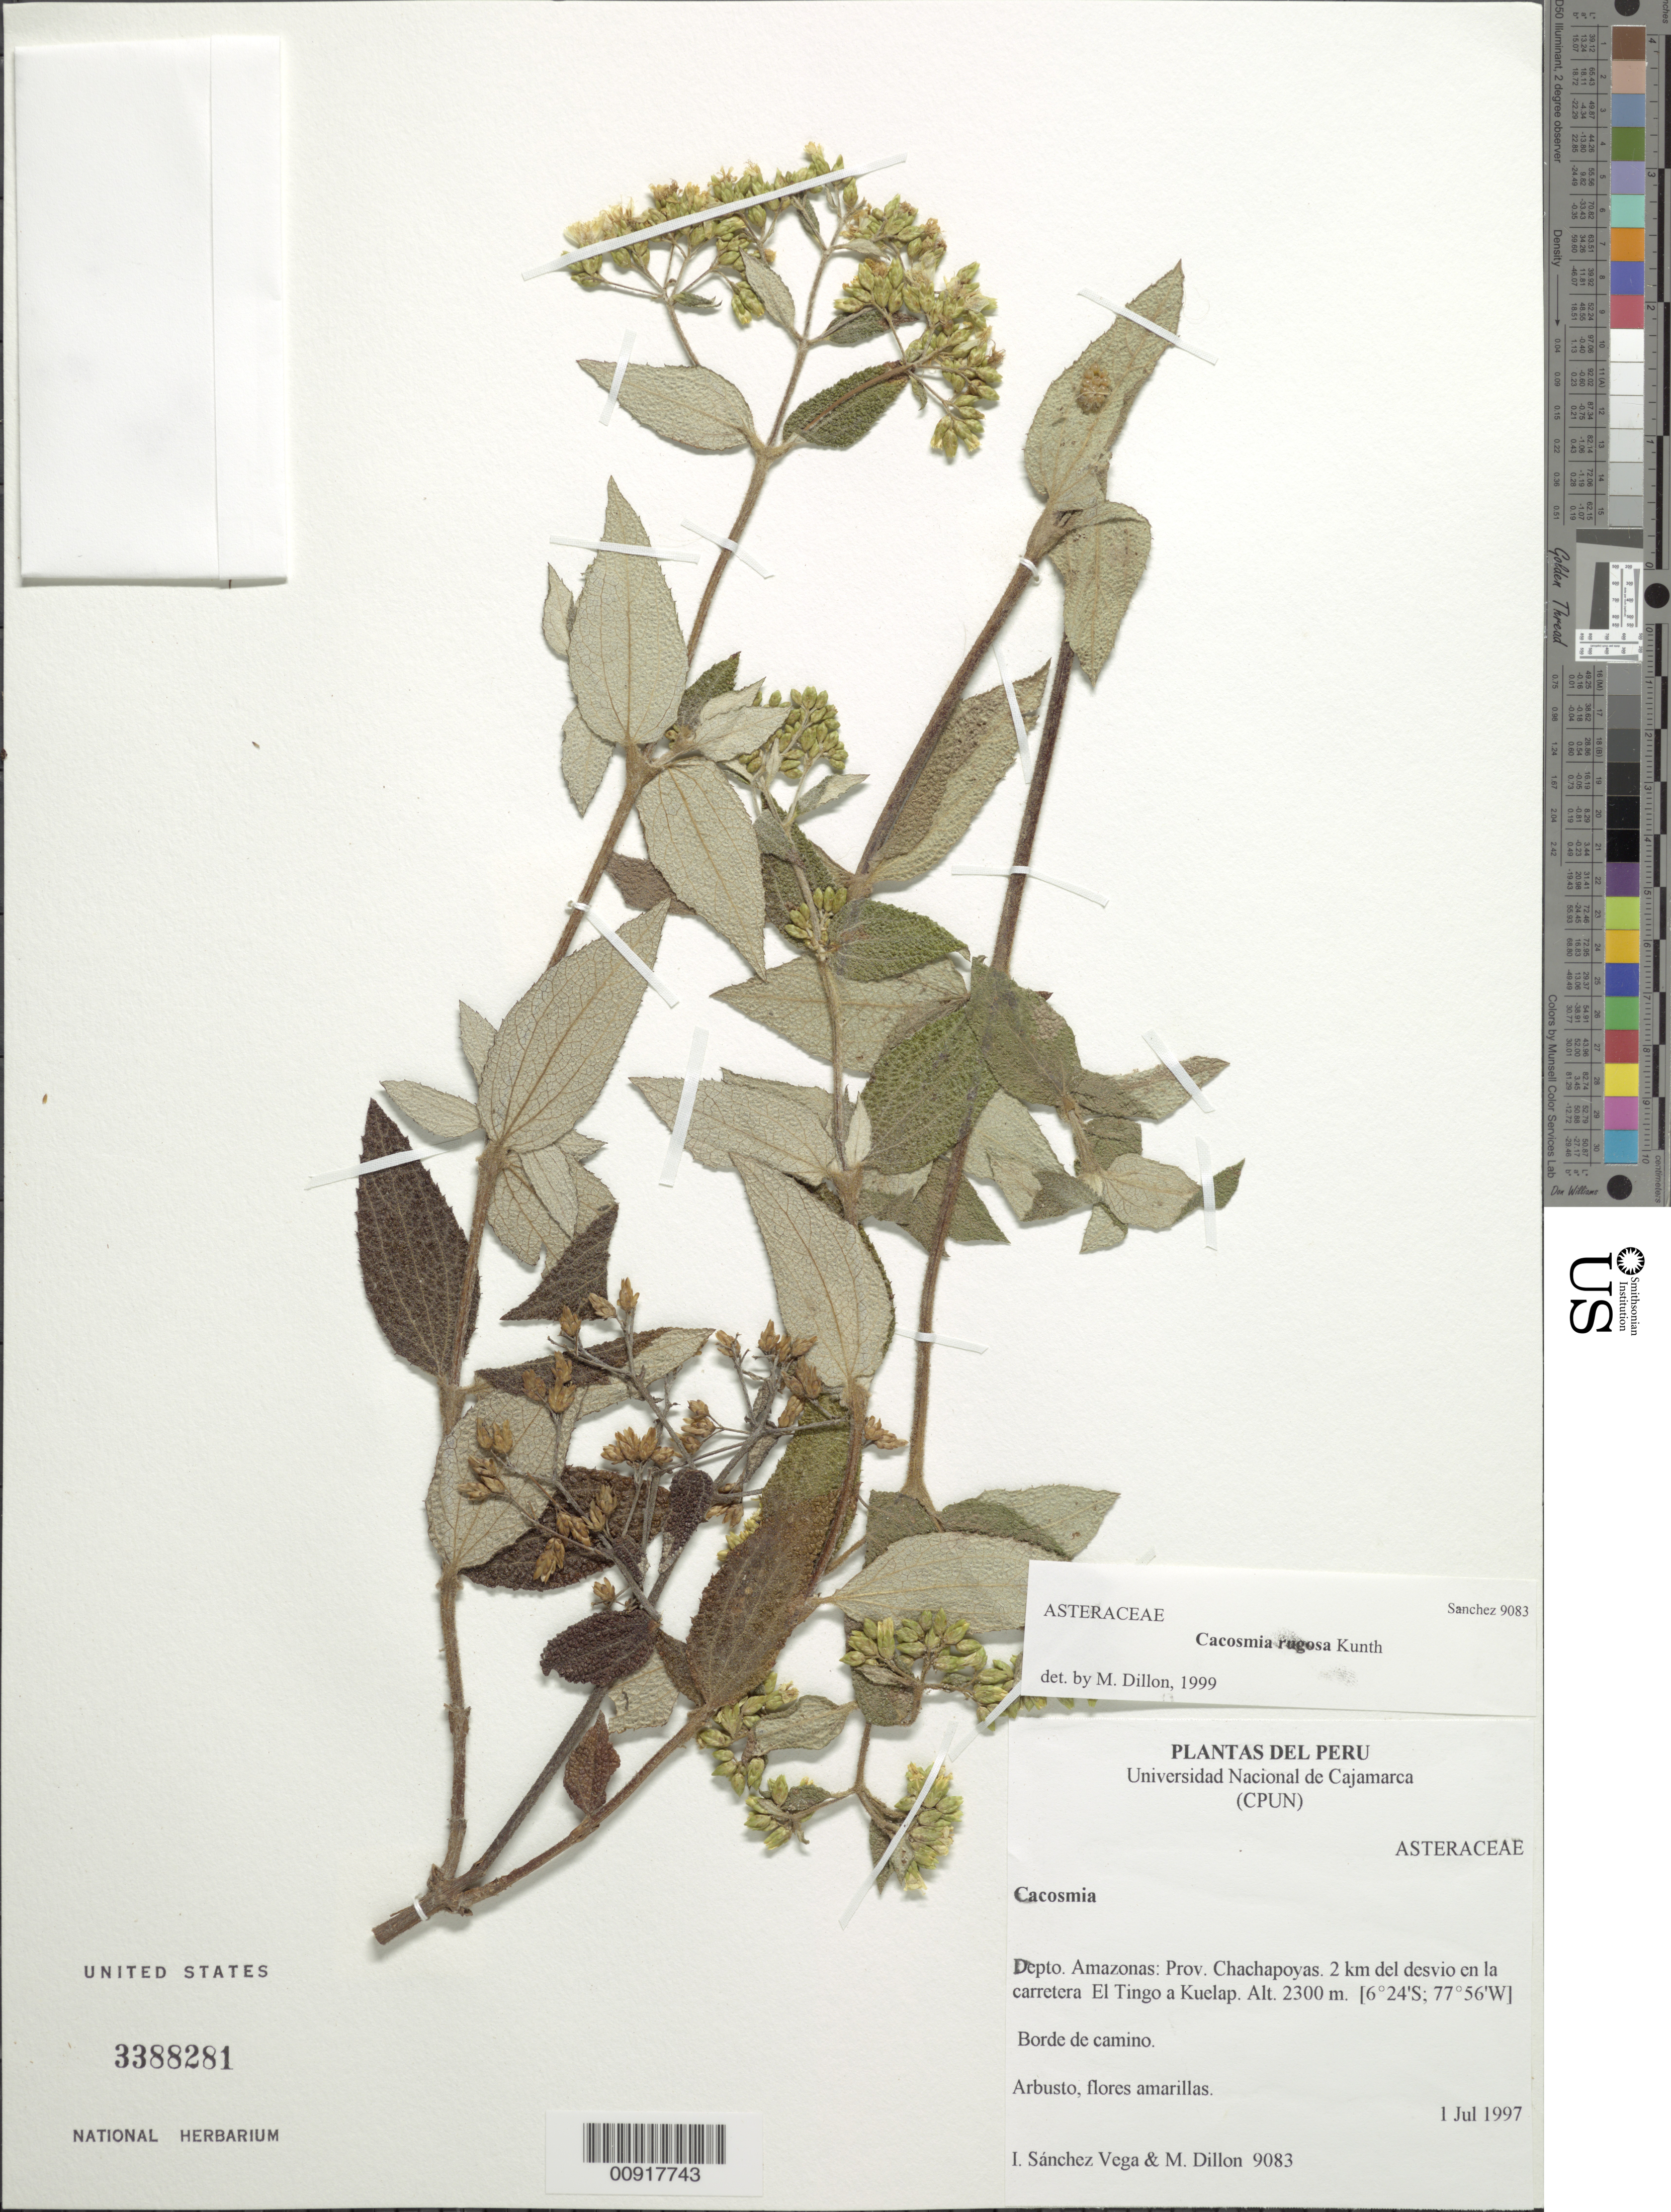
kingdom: Plantae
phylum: Tracheophyta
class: Magnoliopsida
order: Asterales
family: Asteraceae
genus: Cacosmia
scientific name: Cacosmia rugosa var. nivea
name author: Hieron.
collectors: I. M. Sánchez Vega & M. O. Dillon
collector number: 9083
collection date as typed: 1 July 1997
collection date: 1997-07-01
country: Peru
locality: Prov. Chachapoyas, Dpto. Amazonas, 2 km del desvio en la carretera El Tingo a Kuelap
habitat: Borde de camino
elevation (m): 2300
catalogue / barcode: US 3388281